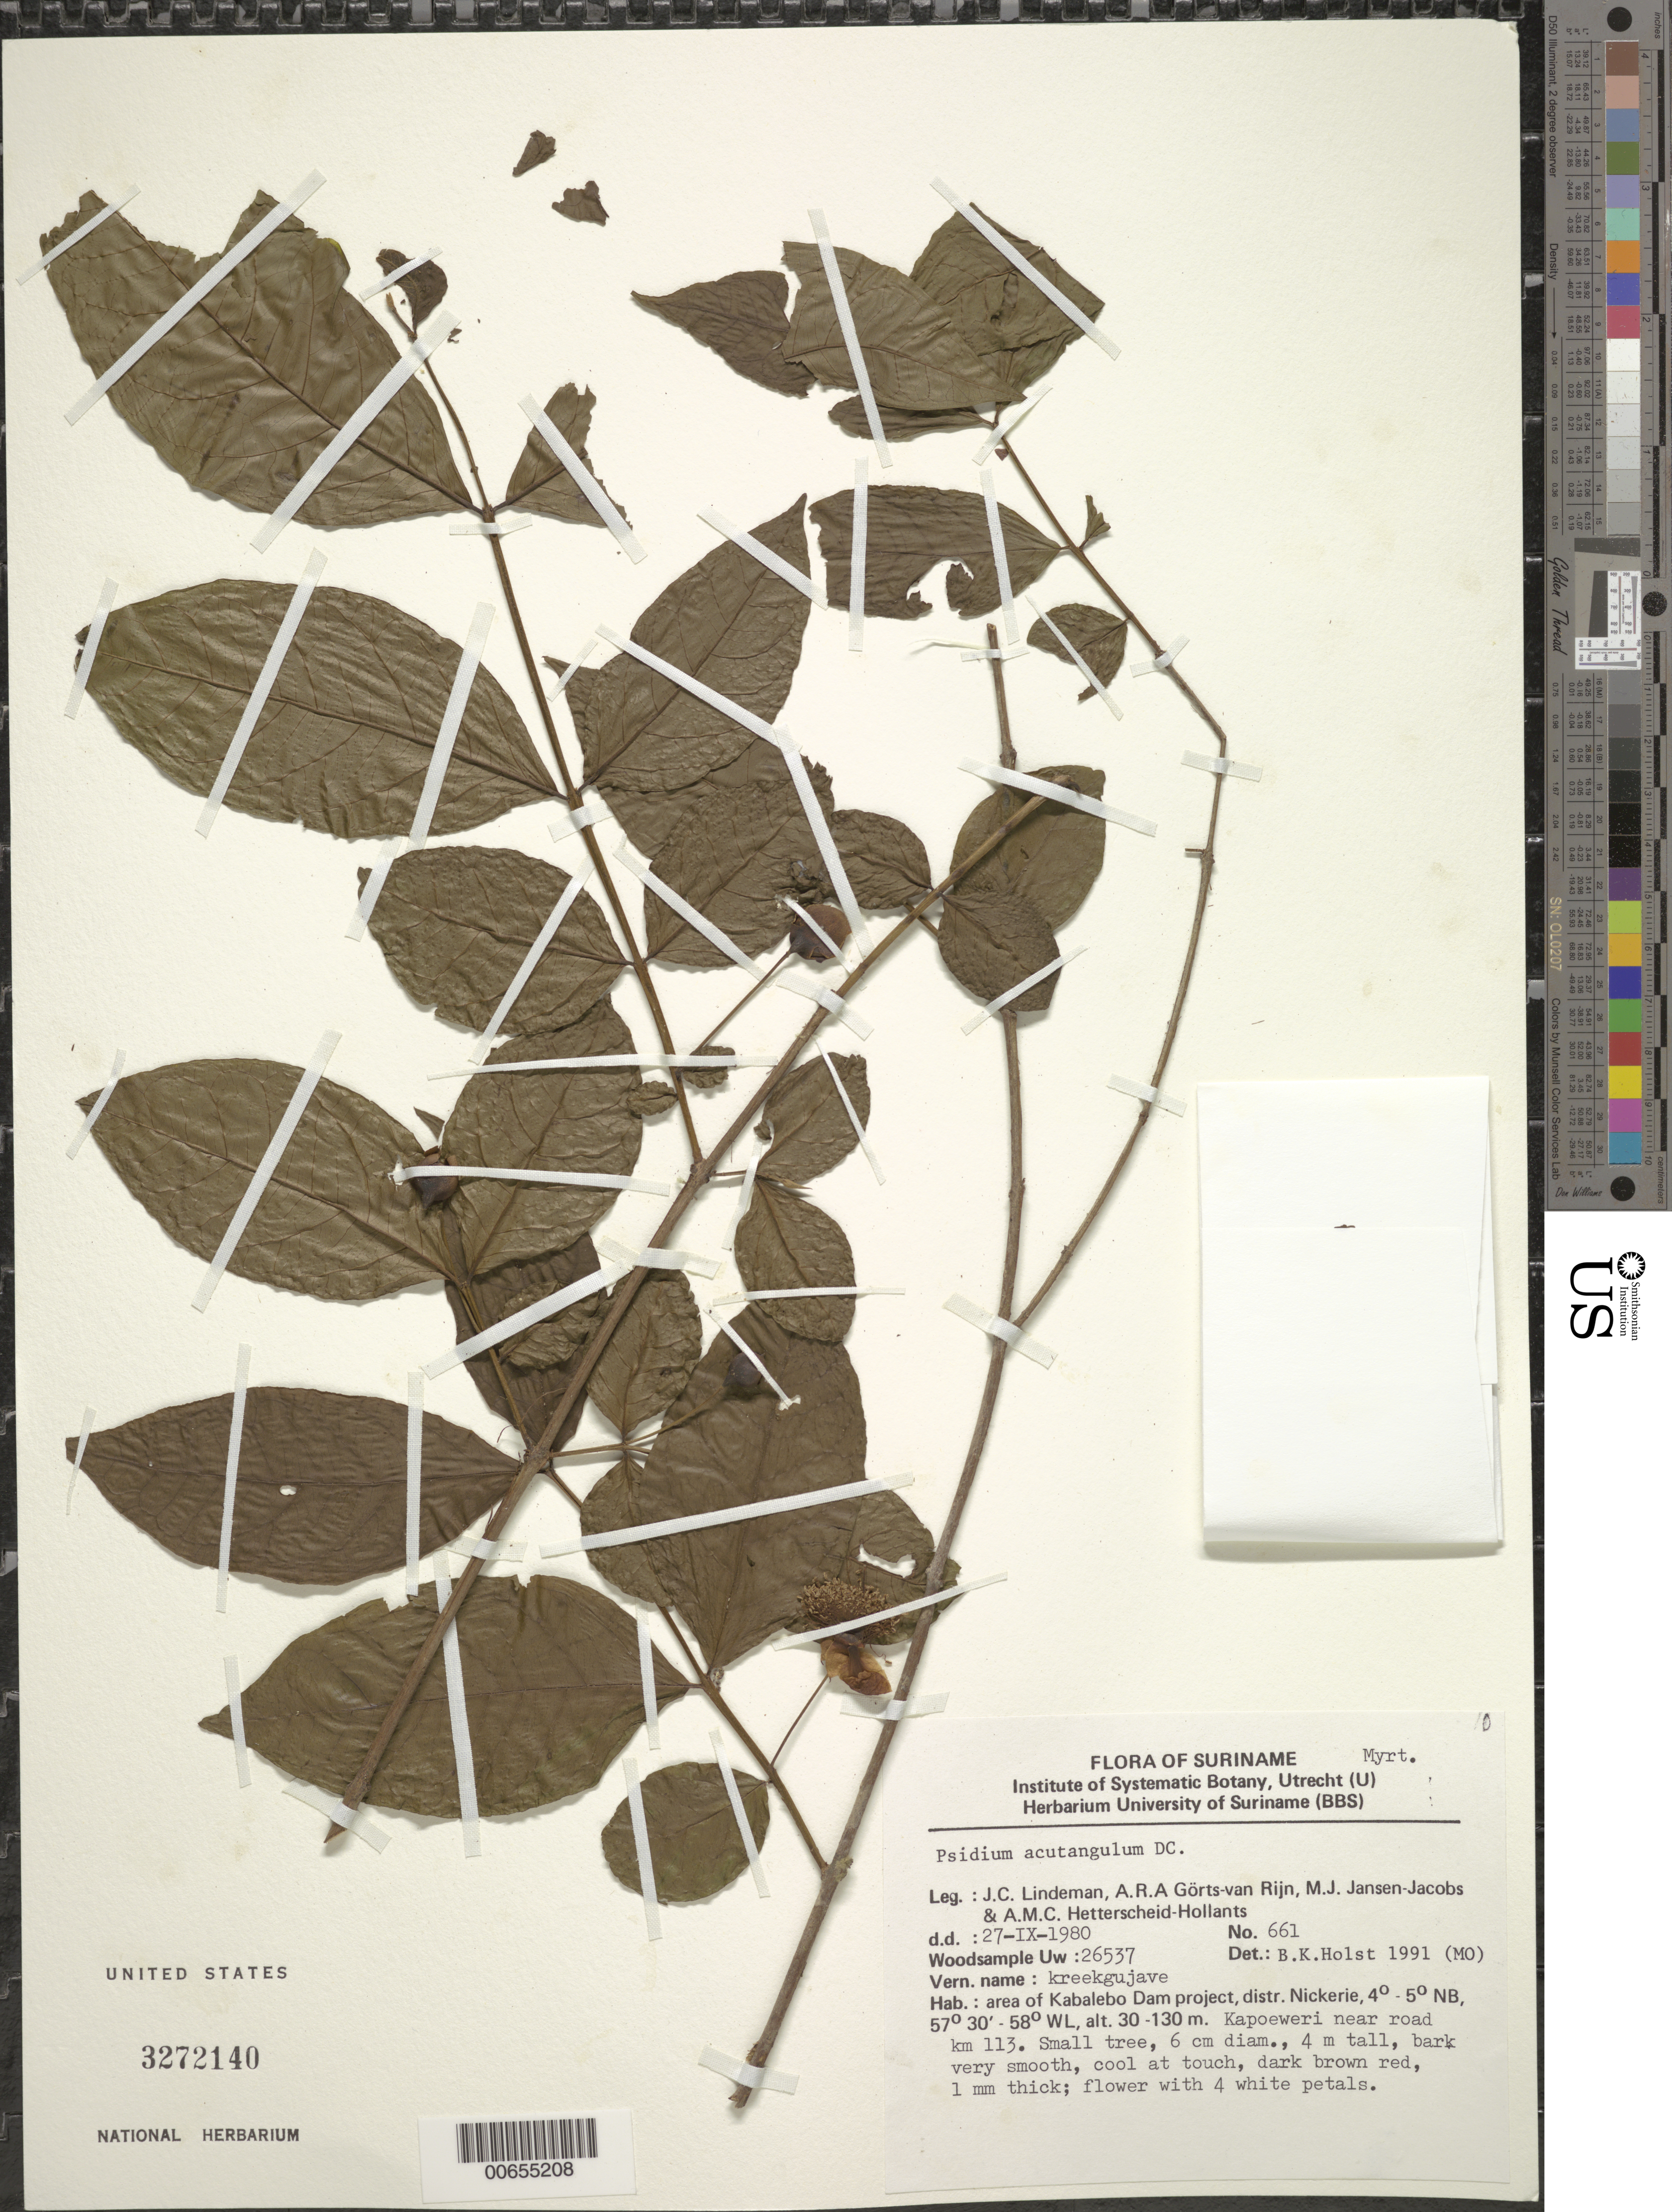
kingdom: Plantae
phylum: Tracheophyta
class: Magnoliopsida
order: Myrtales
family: Myrtaceae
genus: Psidium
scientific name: Psidium acutangulum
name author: (DC.) DC.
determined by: Holst, Bruce K.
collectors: J. C. Lindeman, A. .R. A. Görts-van Rijn, M. J. Jansen-Jacobs & A. Hetterscheid-Hollants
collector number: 80 661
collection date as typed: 27-Sep-80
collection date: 1980-09-27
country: Suriname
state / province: Nickerie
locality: Kabalebo Dam project area, Kapoeweri, km 113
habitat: Near road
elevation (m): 30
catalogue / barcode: US 3272140